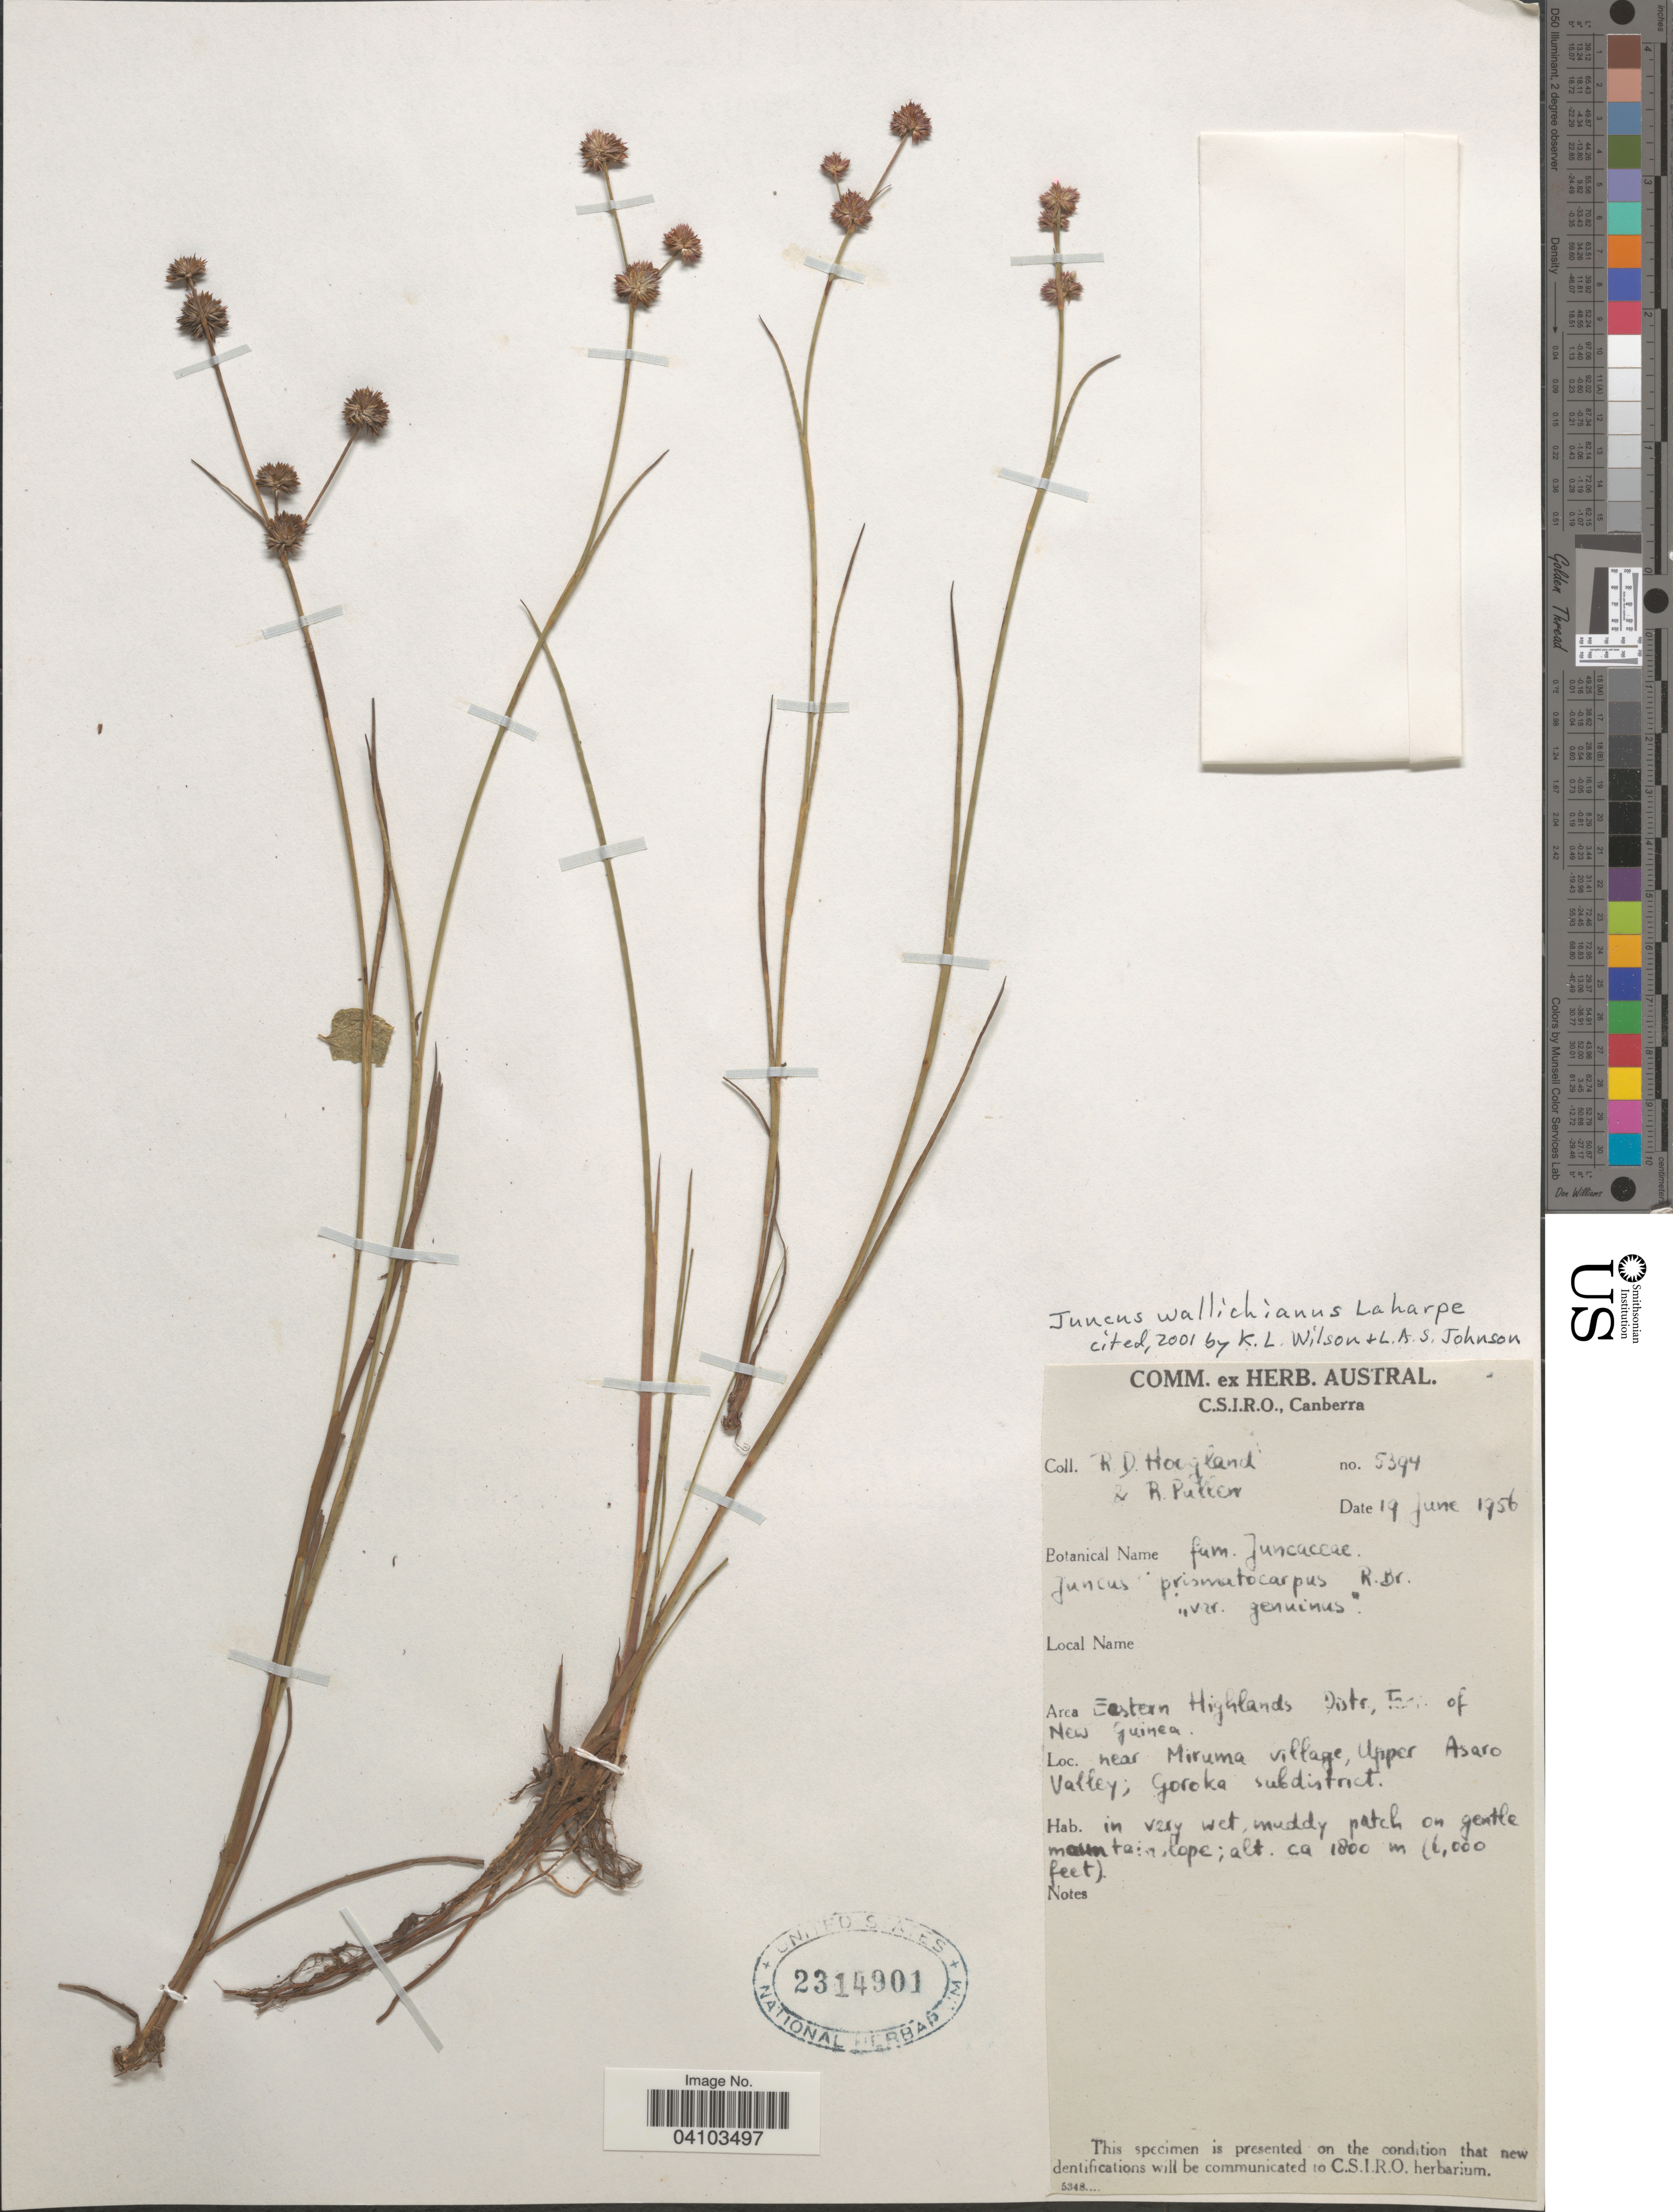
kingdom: Plantae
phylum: Tracheophyta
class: Liliopsida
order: Poales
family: Juncaceae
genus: Juncus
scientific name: Juncus wallichianus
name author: Laharpe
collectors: R. D. Hoogland & R. Pullen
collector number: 5394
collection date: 1956-06-19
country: Papua New Guinea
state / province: Eastern Highlands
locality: Area Eastern Highlands Distr, East [interpreted] of New Guinea. Near Miruma village, Upper Asaro Valley; Goroka subdistrict.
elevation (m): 1800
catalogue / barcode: US 2314901